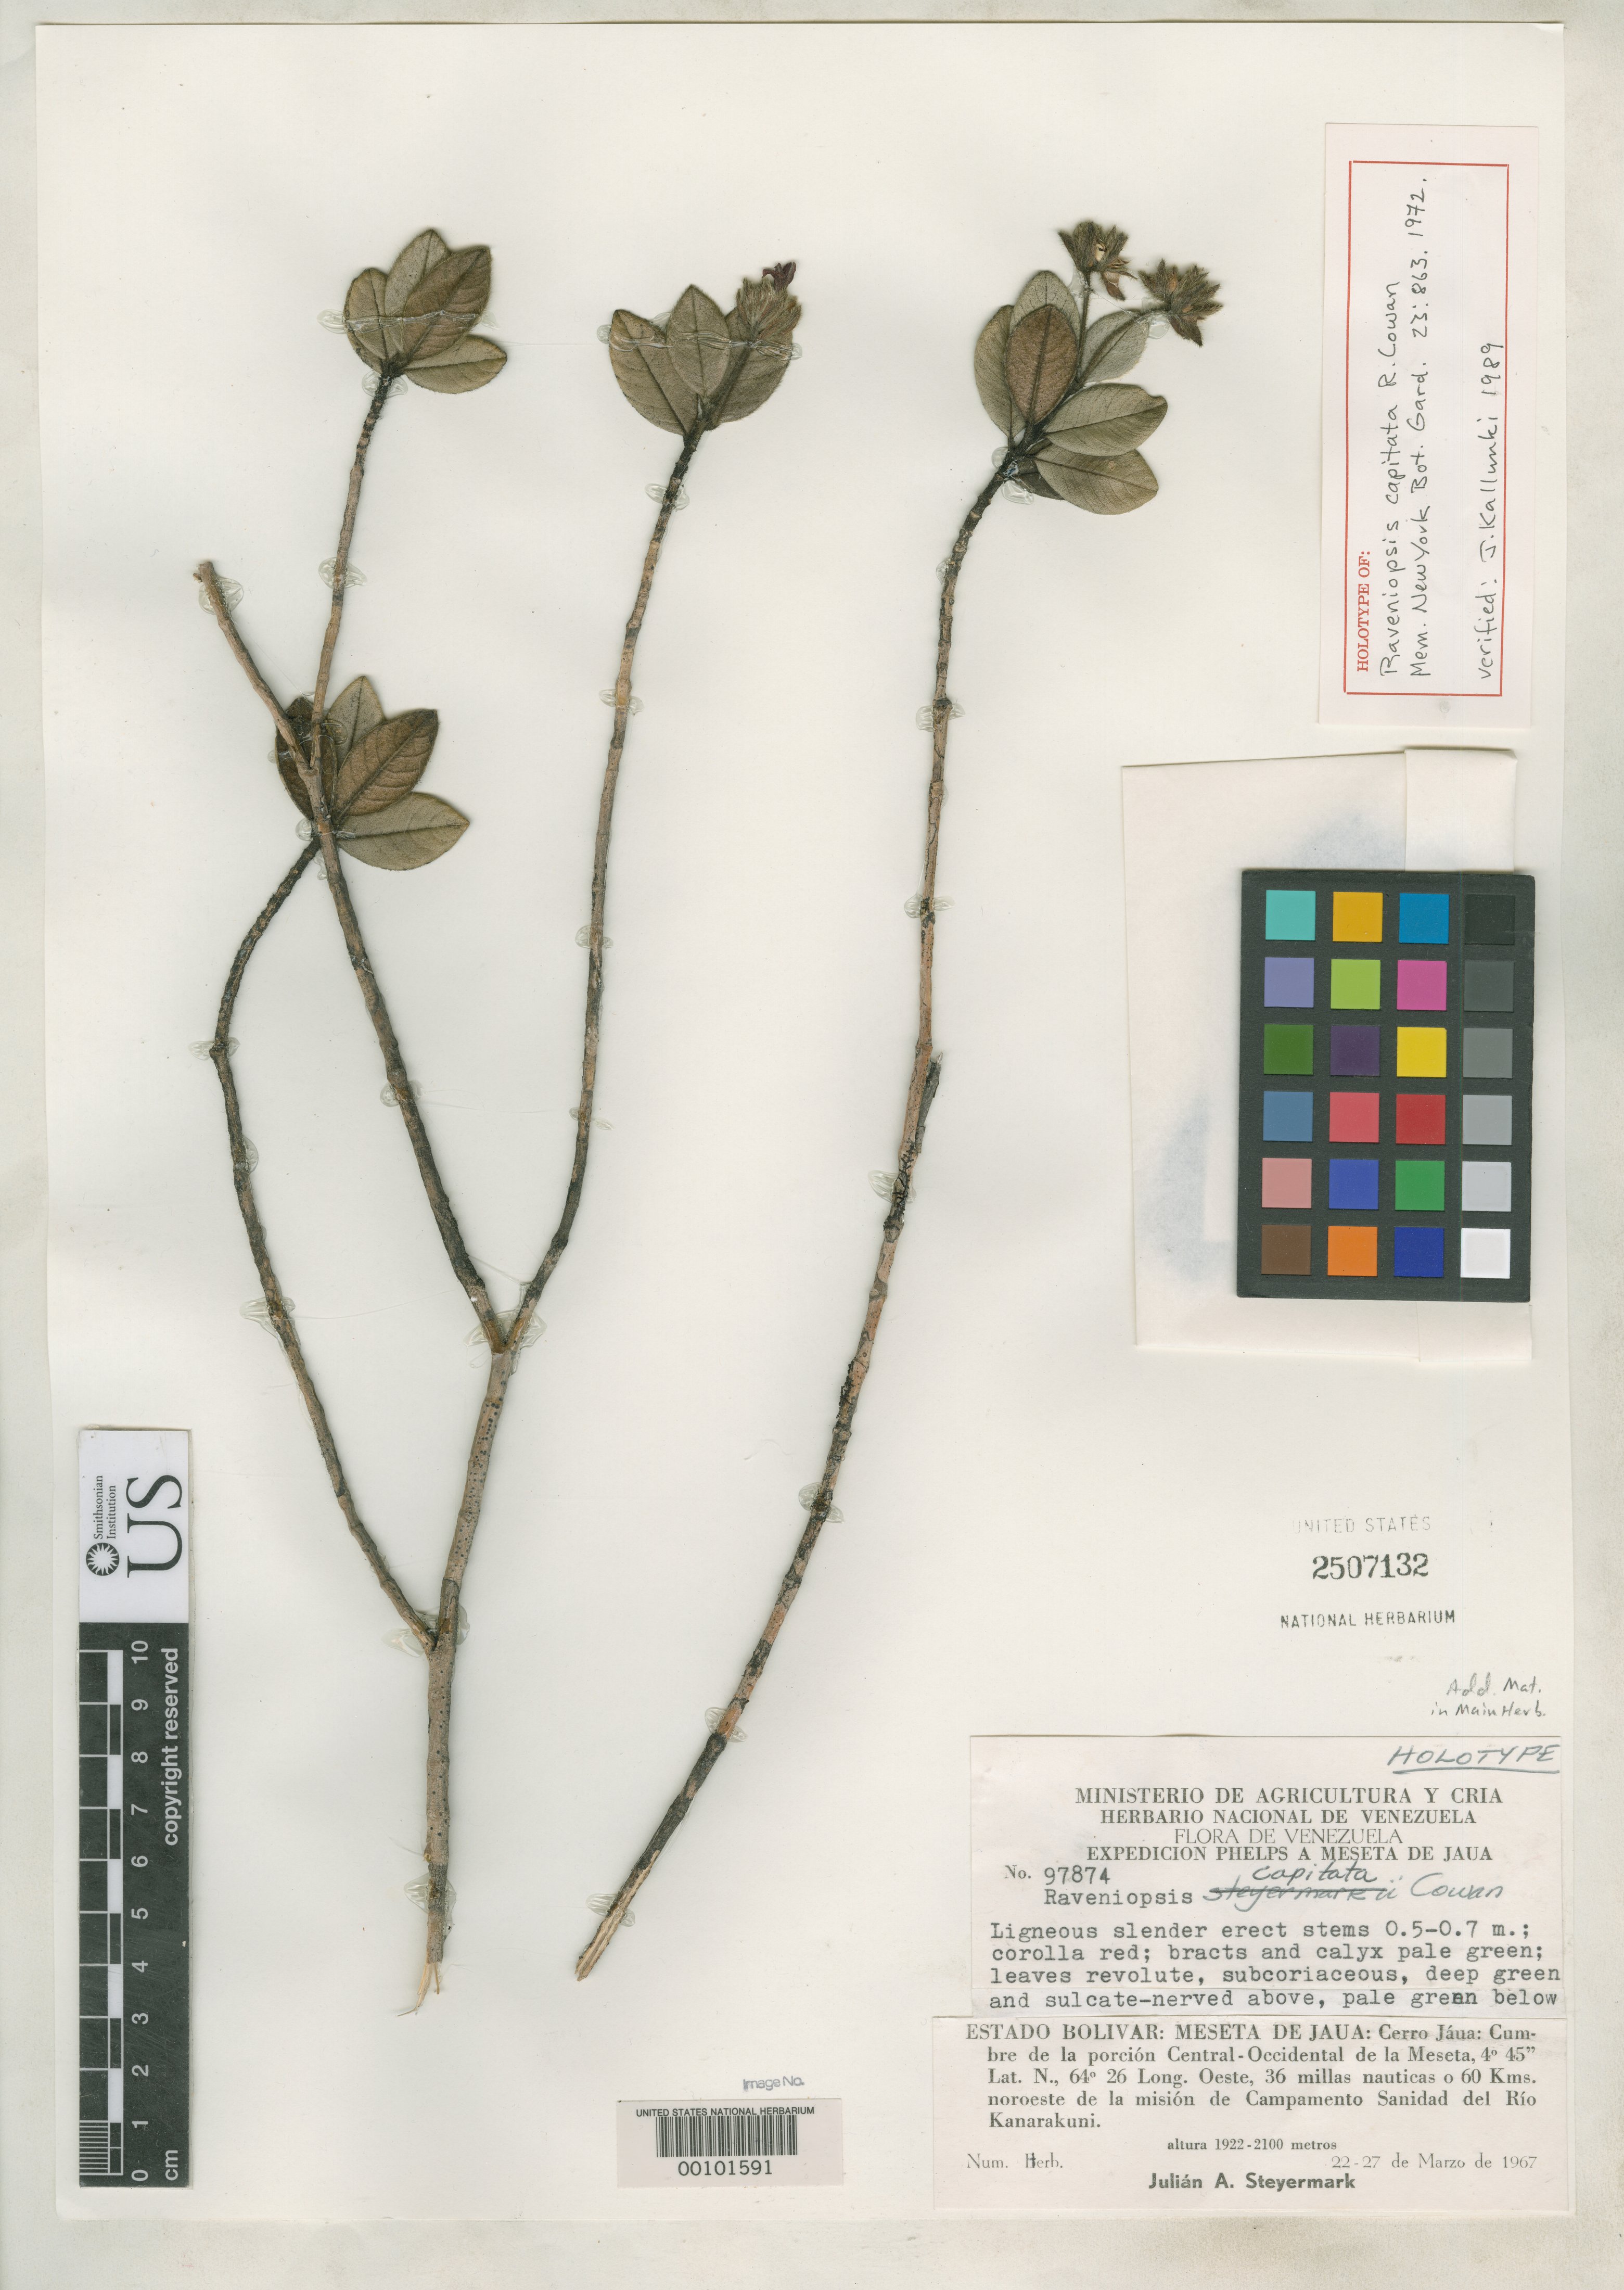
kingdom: Plantae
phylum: Tracheophyta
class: Magnoliopsida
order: Sapindales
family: Rutaceae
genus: Raveniopsis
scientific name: Raveniopsis capitata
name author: R.S. Cowan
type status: Holotype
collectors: J. Steyermark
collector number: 97874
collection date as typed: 22 Mar 1967 to 27 Mar 1967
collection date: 1967-03-22/1967-03-27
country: Venezuela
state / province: Bolivar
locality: Meseta de Jaua, Cerro Jaua, 60 kms northeast de la Mision de Campamento Sanidad del Rio Kanarakuni.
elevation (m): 1922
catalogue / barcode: US 2507132